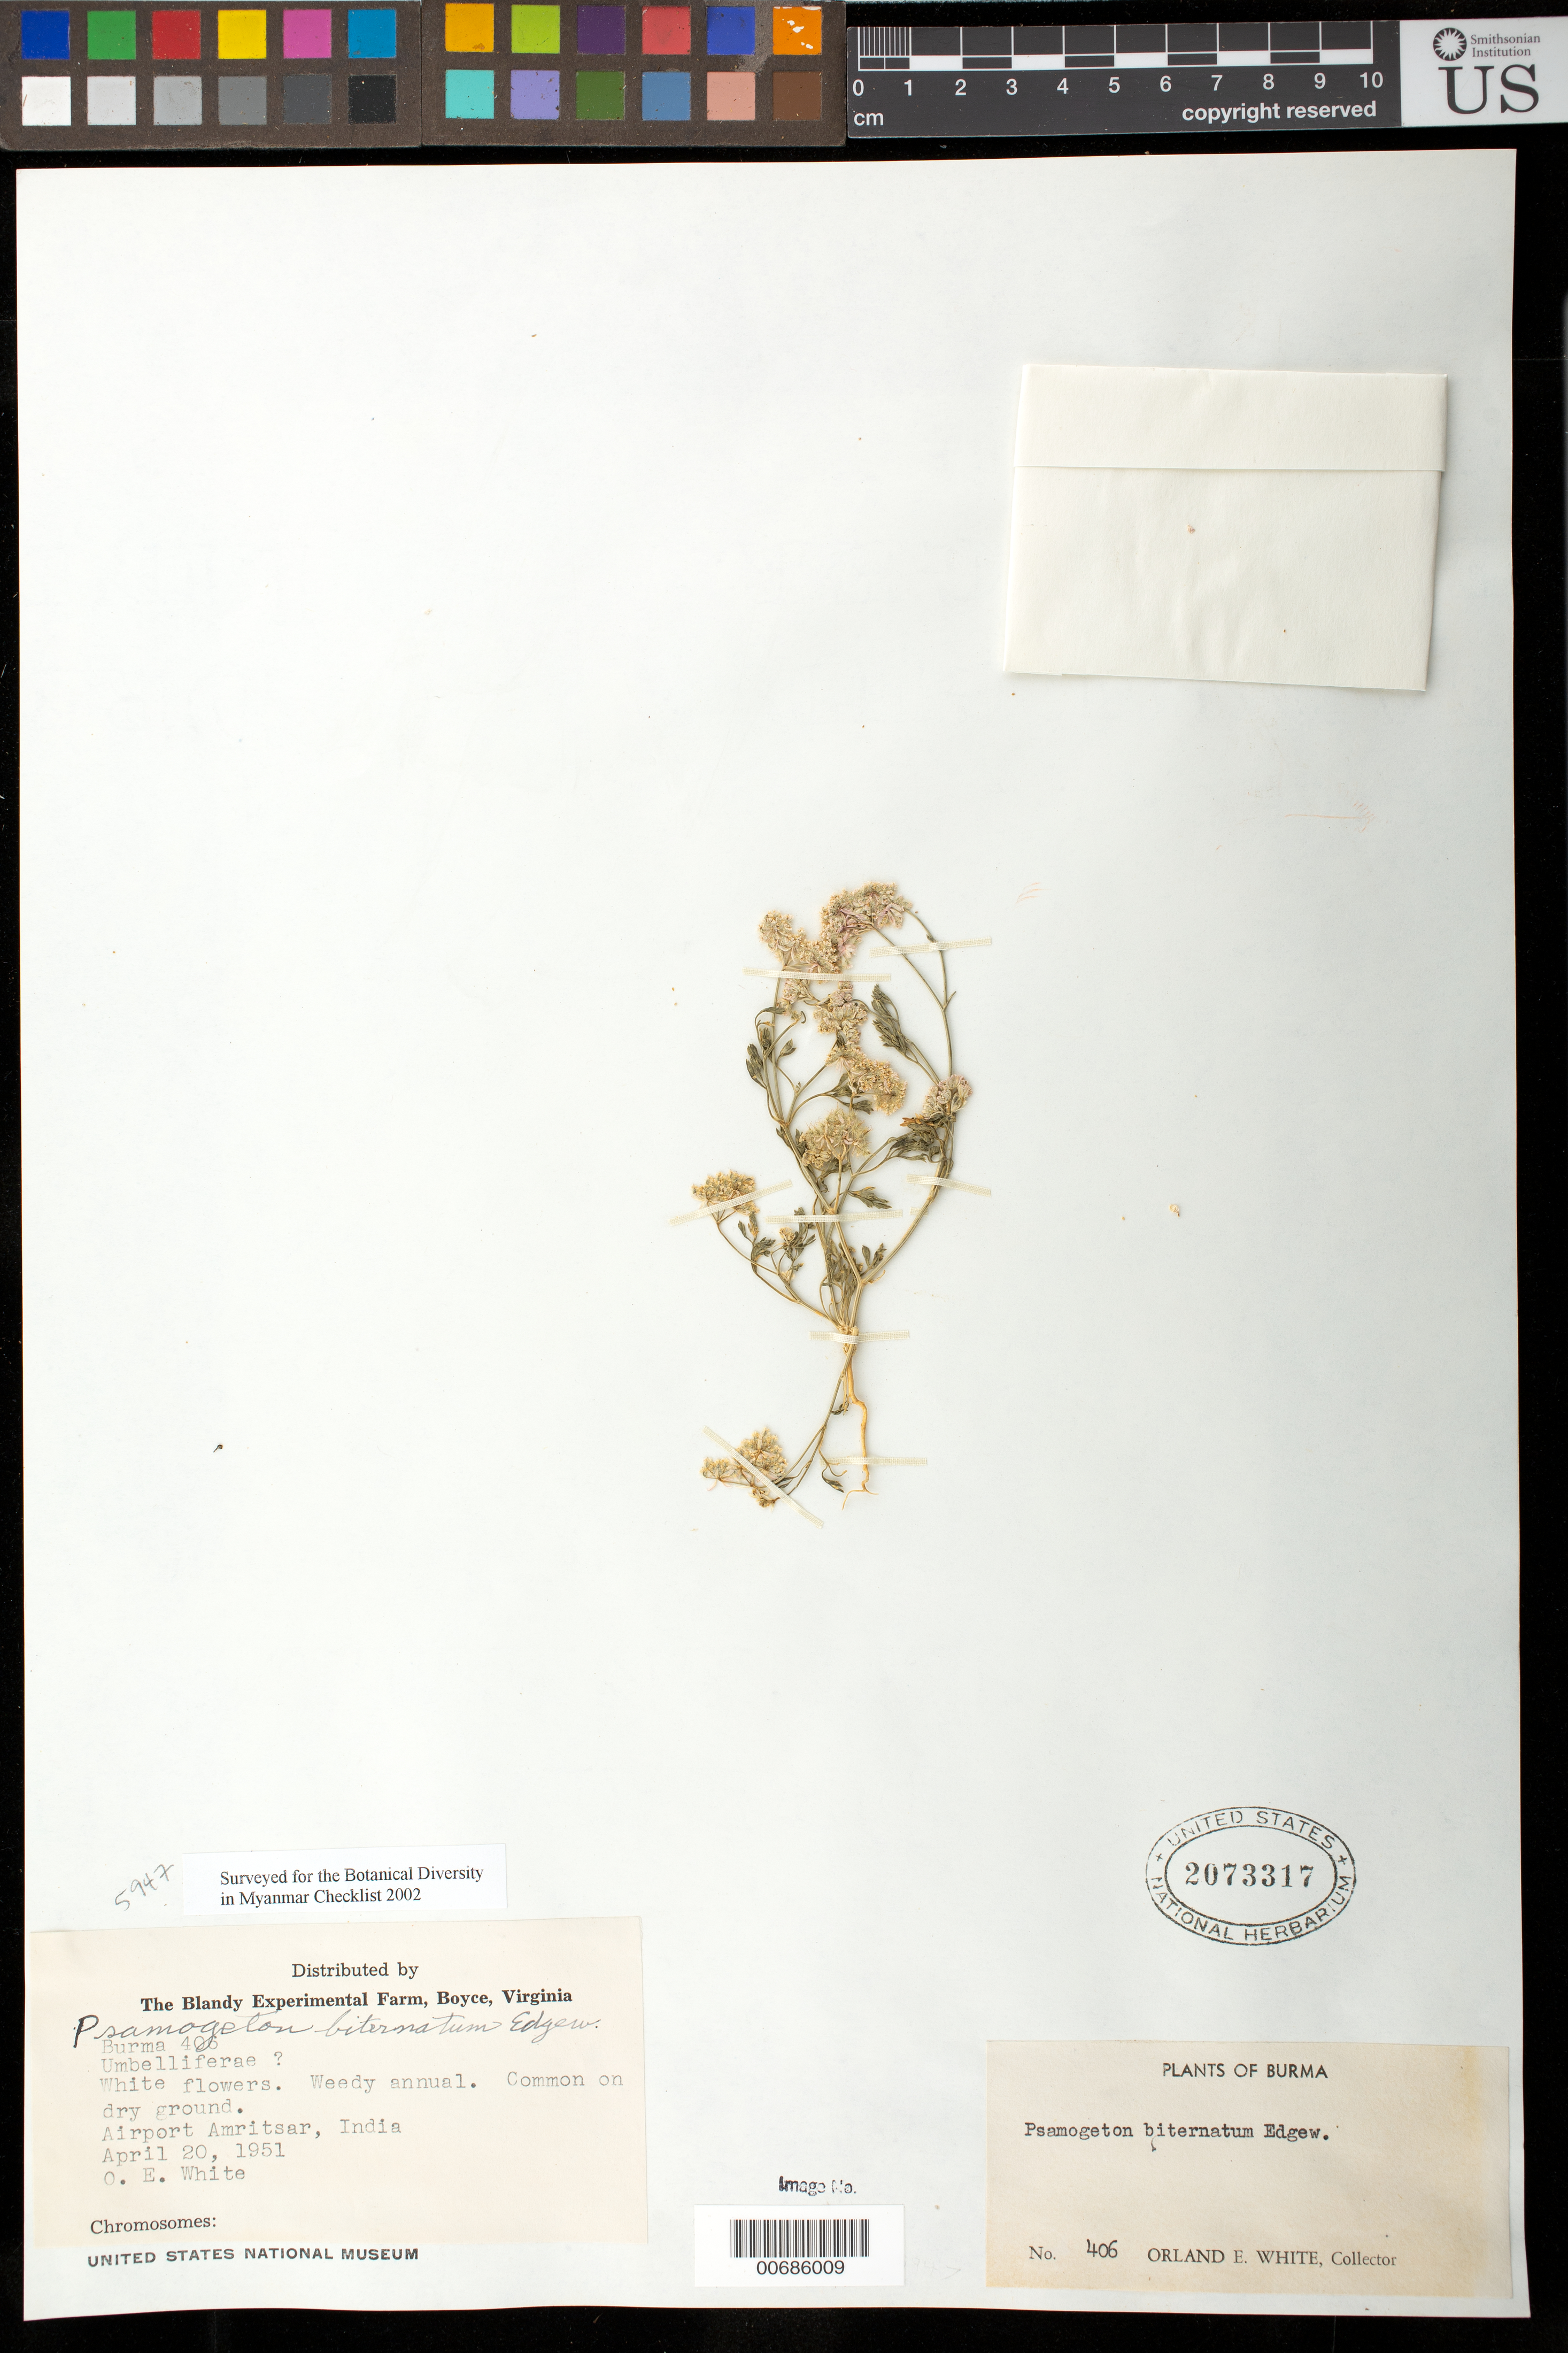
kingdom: Plantae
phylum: Tracheophyta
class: Magnoliopsida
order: Apiales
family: Apiaceae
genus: Psammogeton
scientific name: Psammogeton biternatum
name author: Edgew.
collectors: O. E. White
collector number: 406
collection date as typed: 20 Apr 1951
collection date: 1951-04-20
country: Myanmar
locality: Amritsar Airport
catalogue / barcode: US 2073317